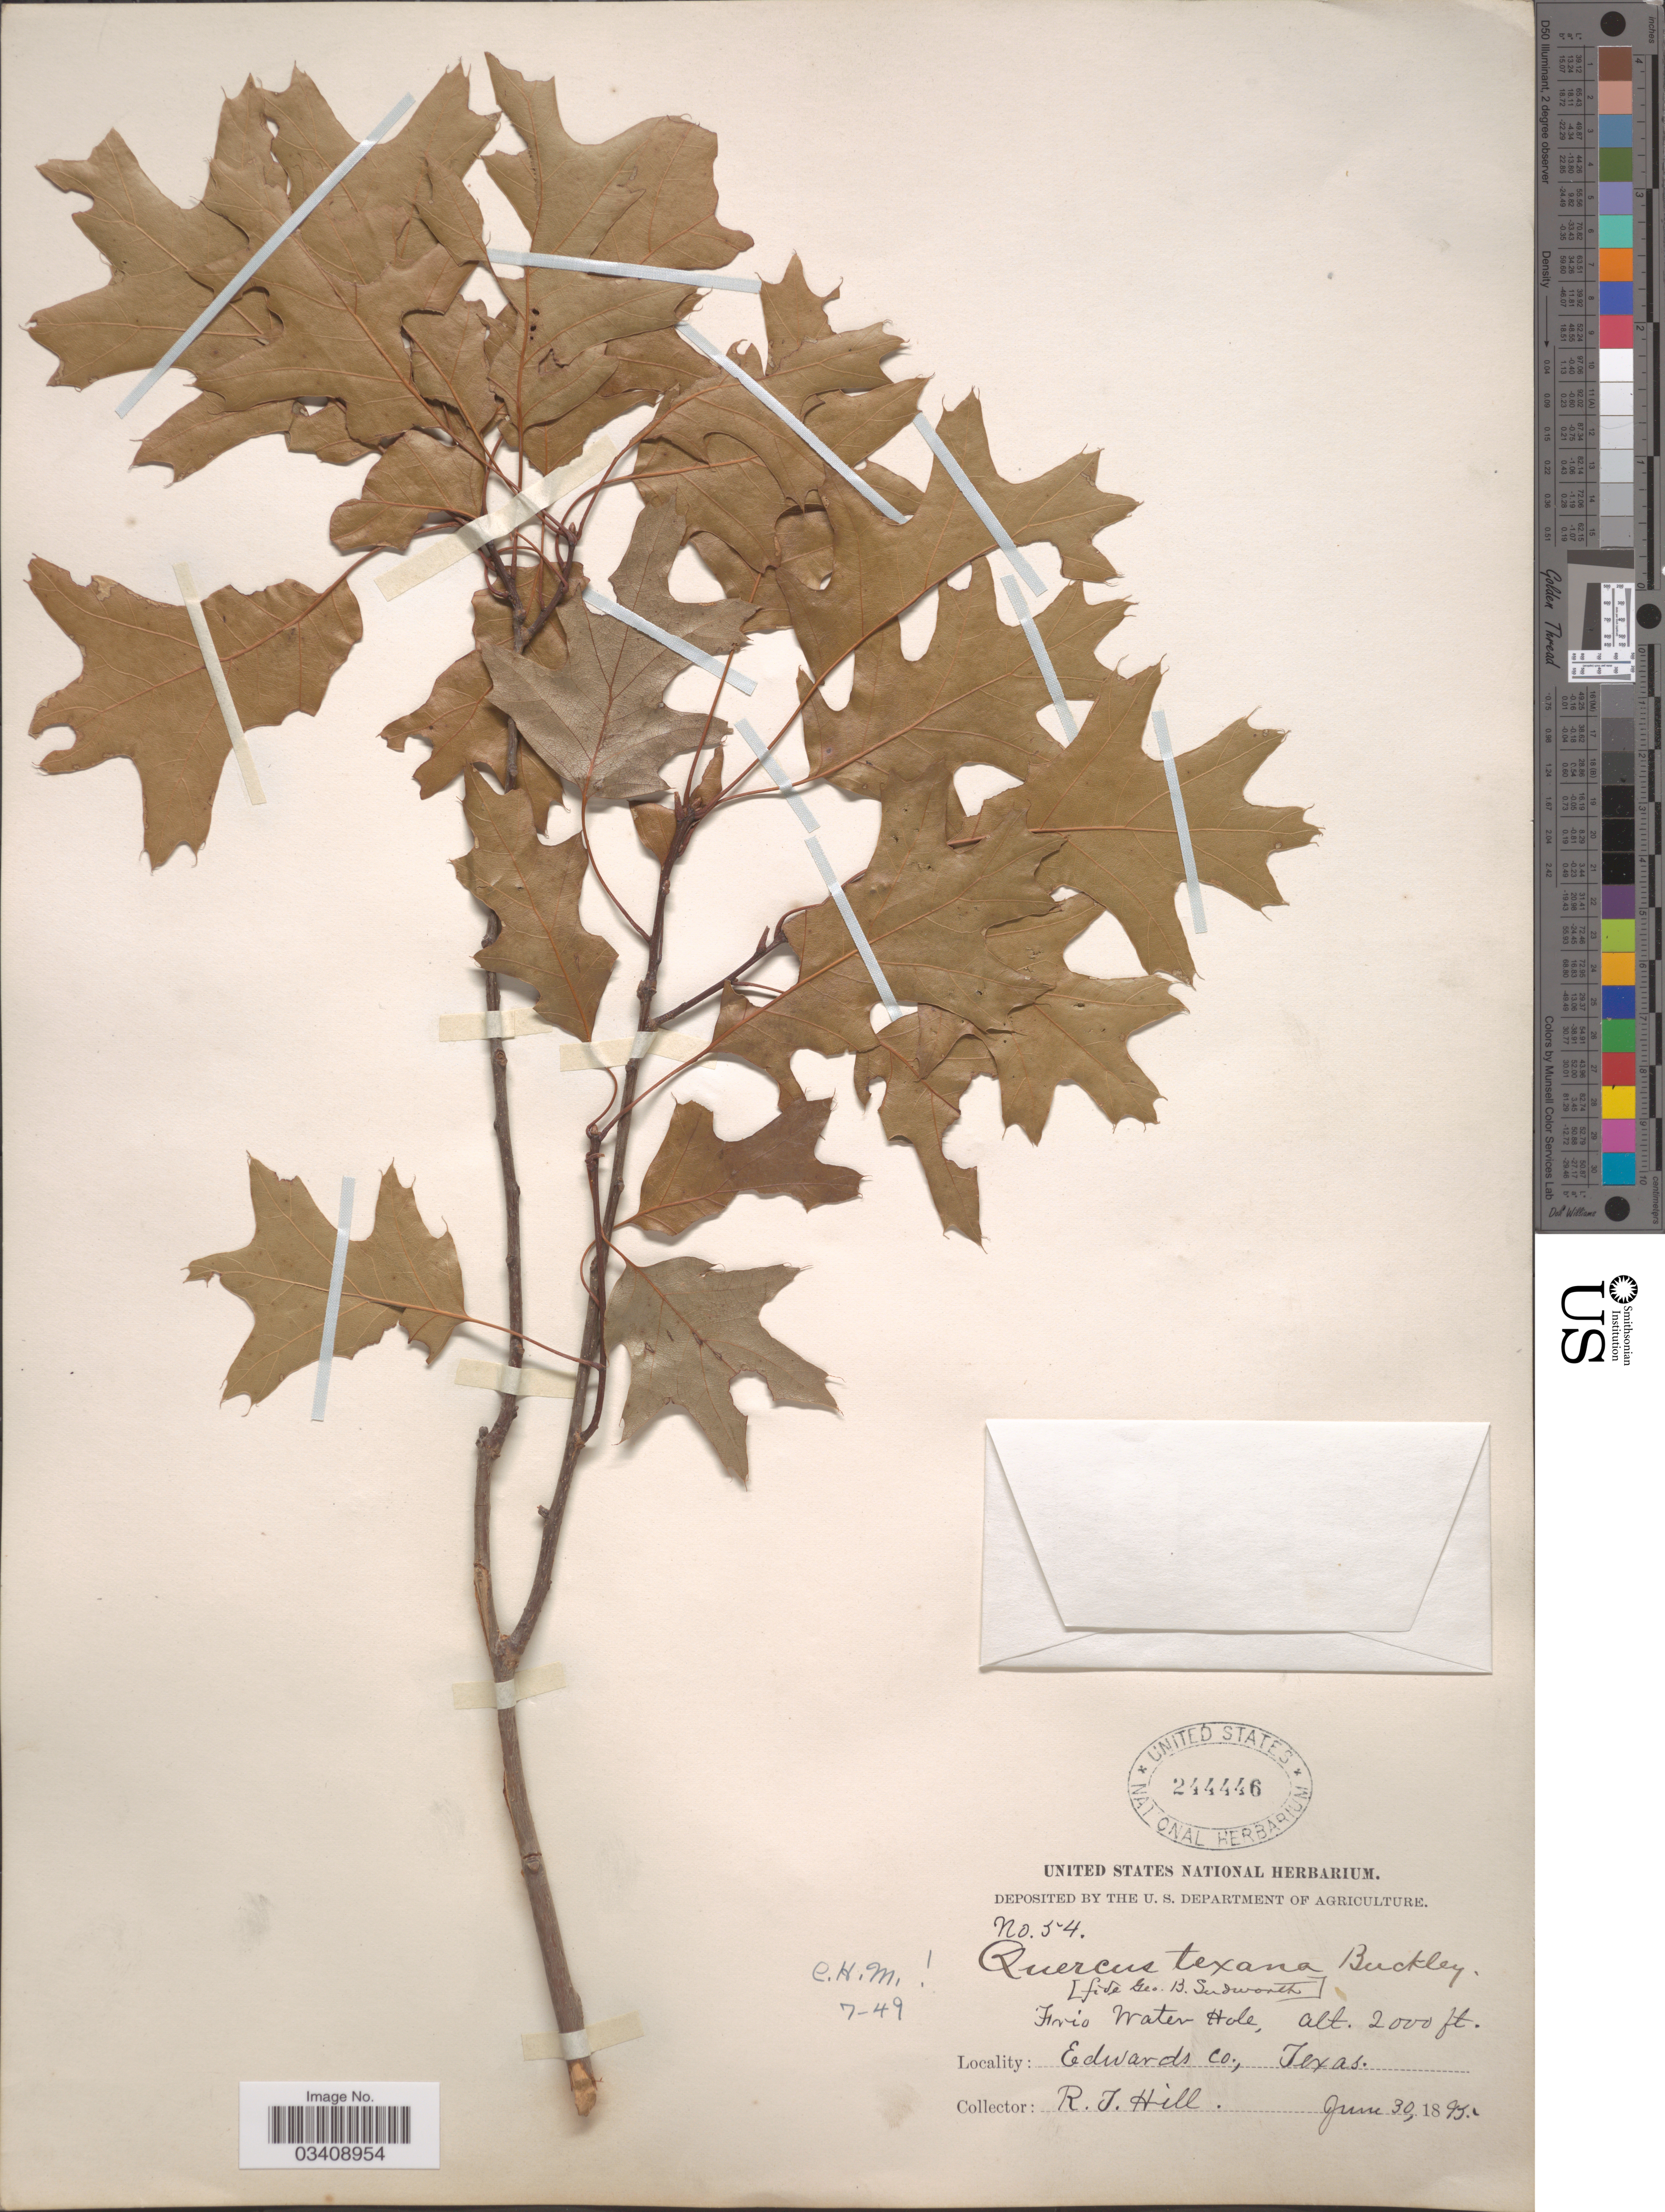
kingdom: Plantae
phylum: Tracheophyta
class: Magnoliopsida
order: Fagales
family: Fagaceae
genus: Quercus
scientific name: Quercus texana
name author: Buckley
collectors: R. J. Hill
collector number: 54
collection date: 1895-06-30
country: United States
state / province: Texas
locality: Frio Water Hole. Edwards Co.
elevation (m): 610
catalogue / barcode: US 244446